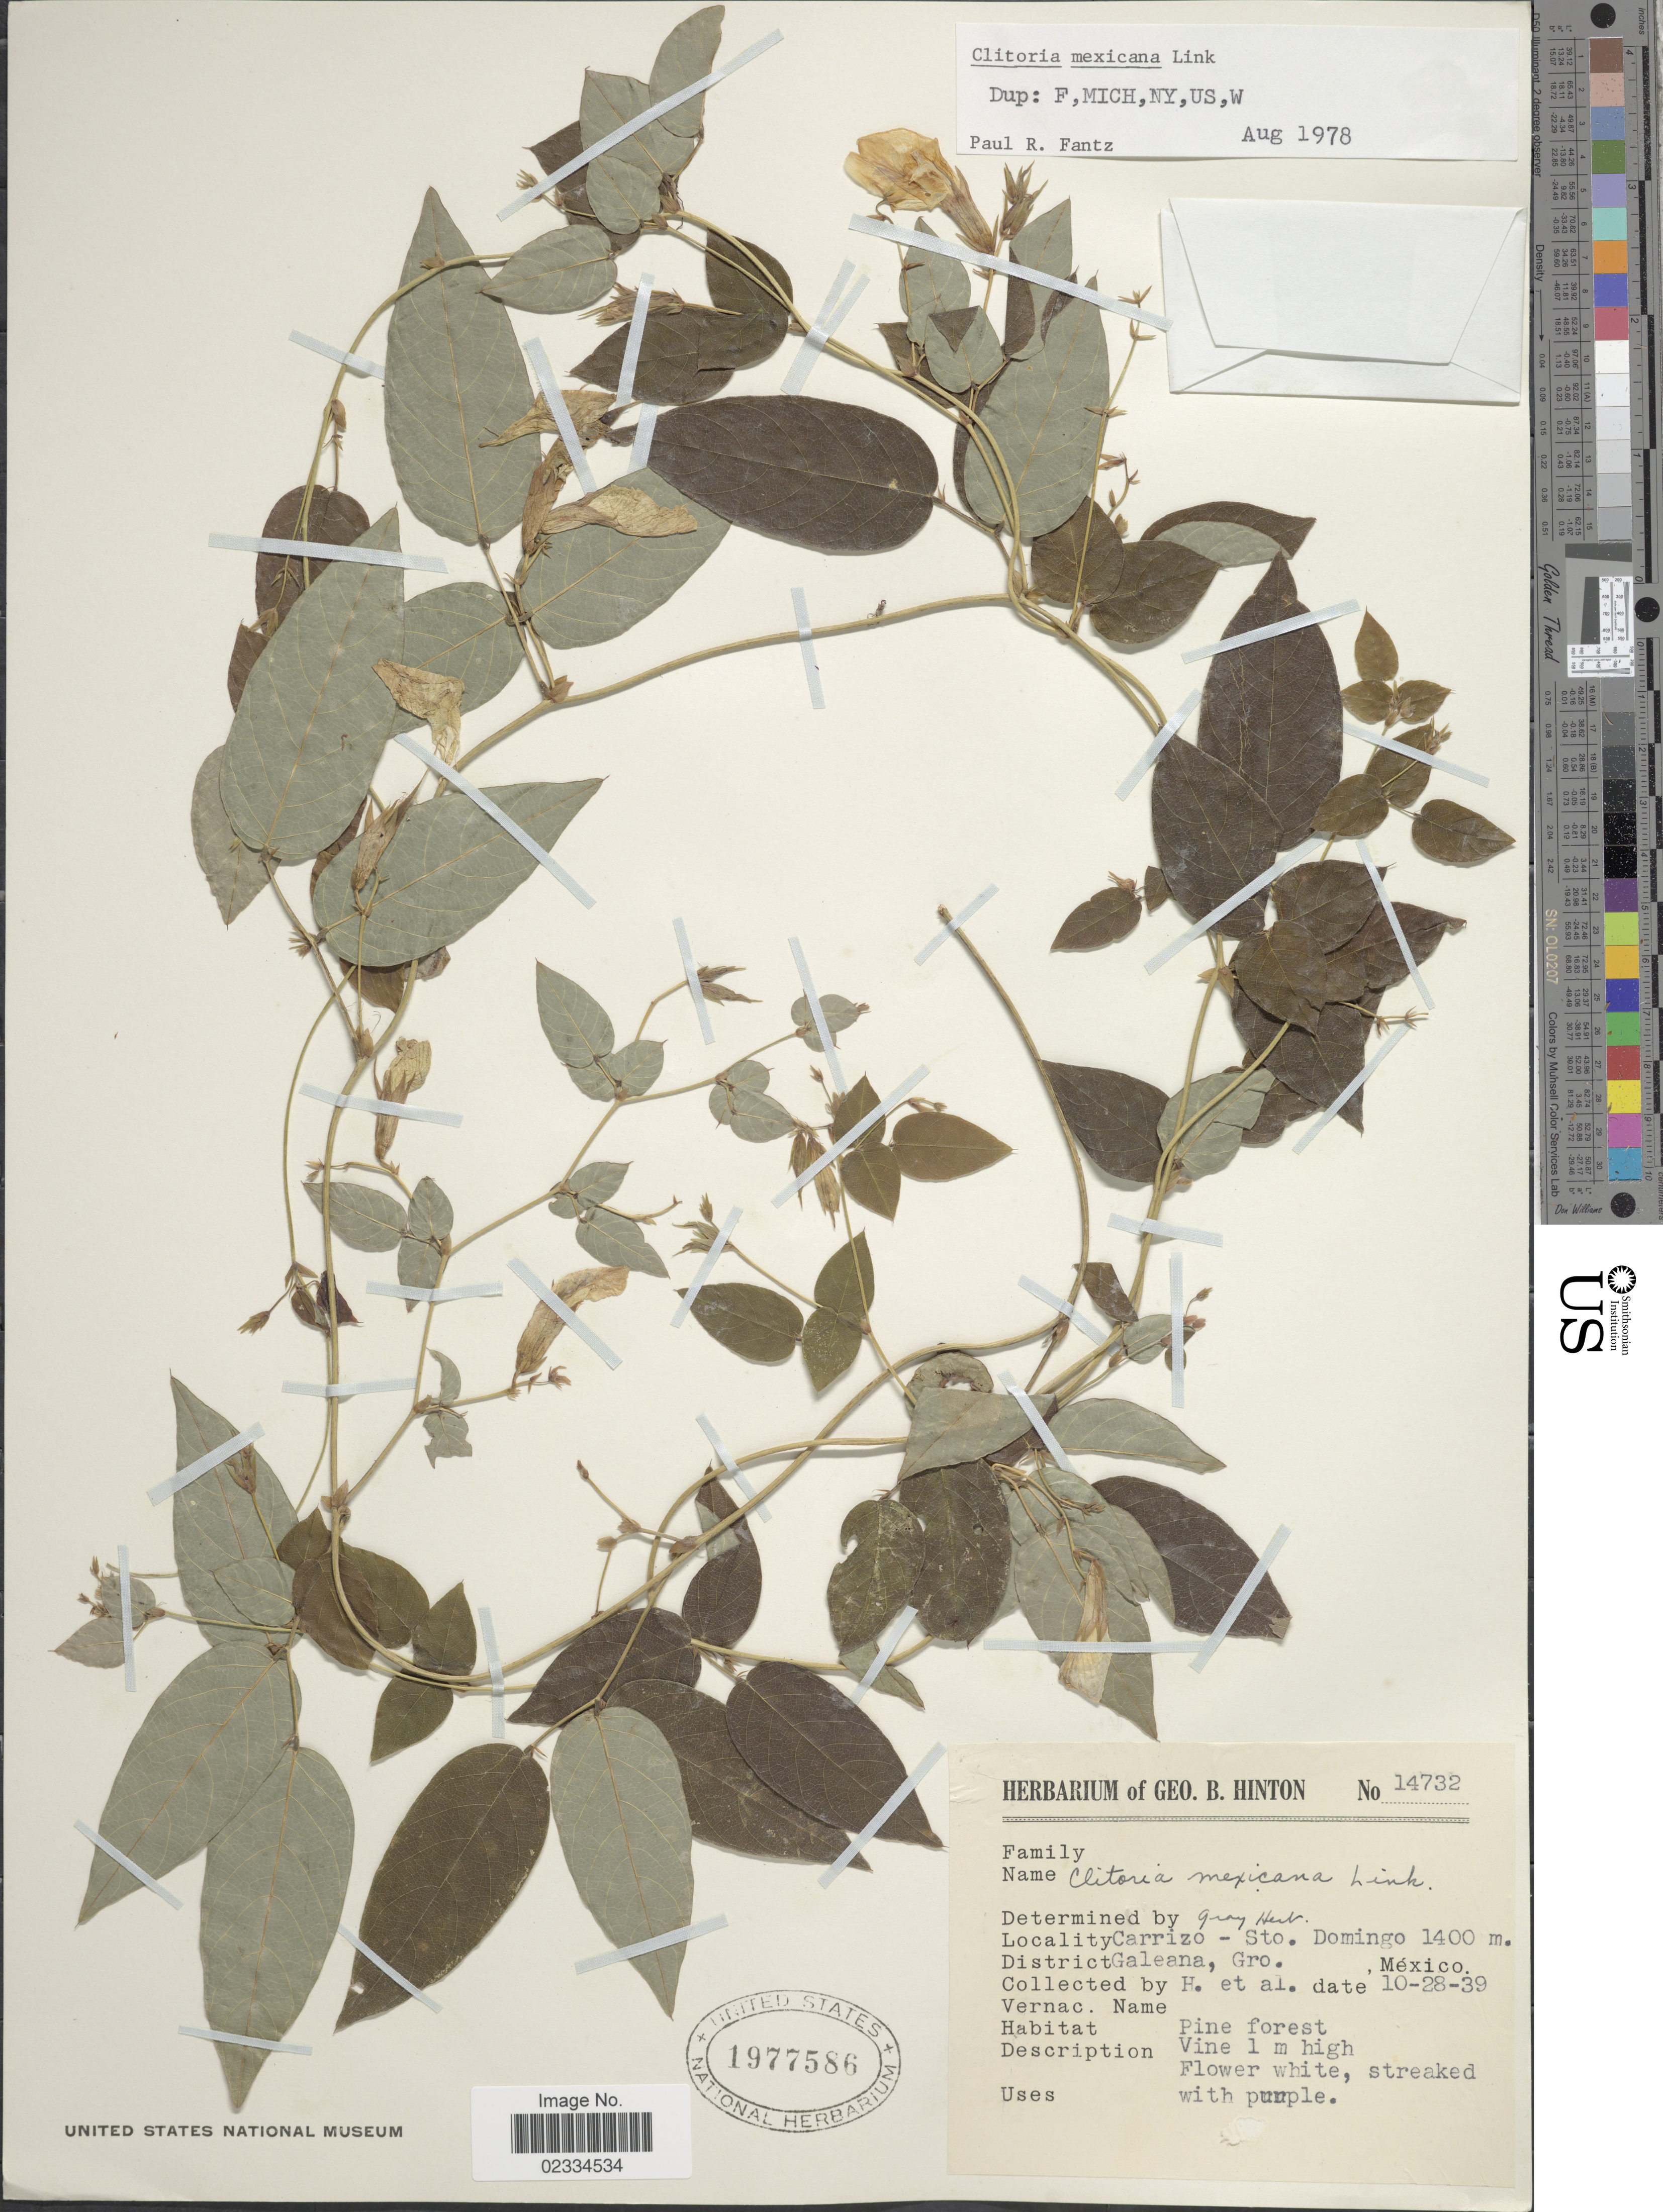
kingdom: Plantae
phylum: Tracheophyta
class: Magnoliopsida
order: Fabales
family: Fabaceae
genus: Clitoria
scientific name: Clitoria mexicana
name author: Link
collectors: G. B. Hinton & et al.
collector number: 14732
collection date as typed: Transcribed d/m/y: 28/10/39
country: Mexico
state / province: Guerrero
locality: Carrizo, Sto. Domingo, District Galeana,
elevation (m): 1400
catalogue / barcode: US 1977586